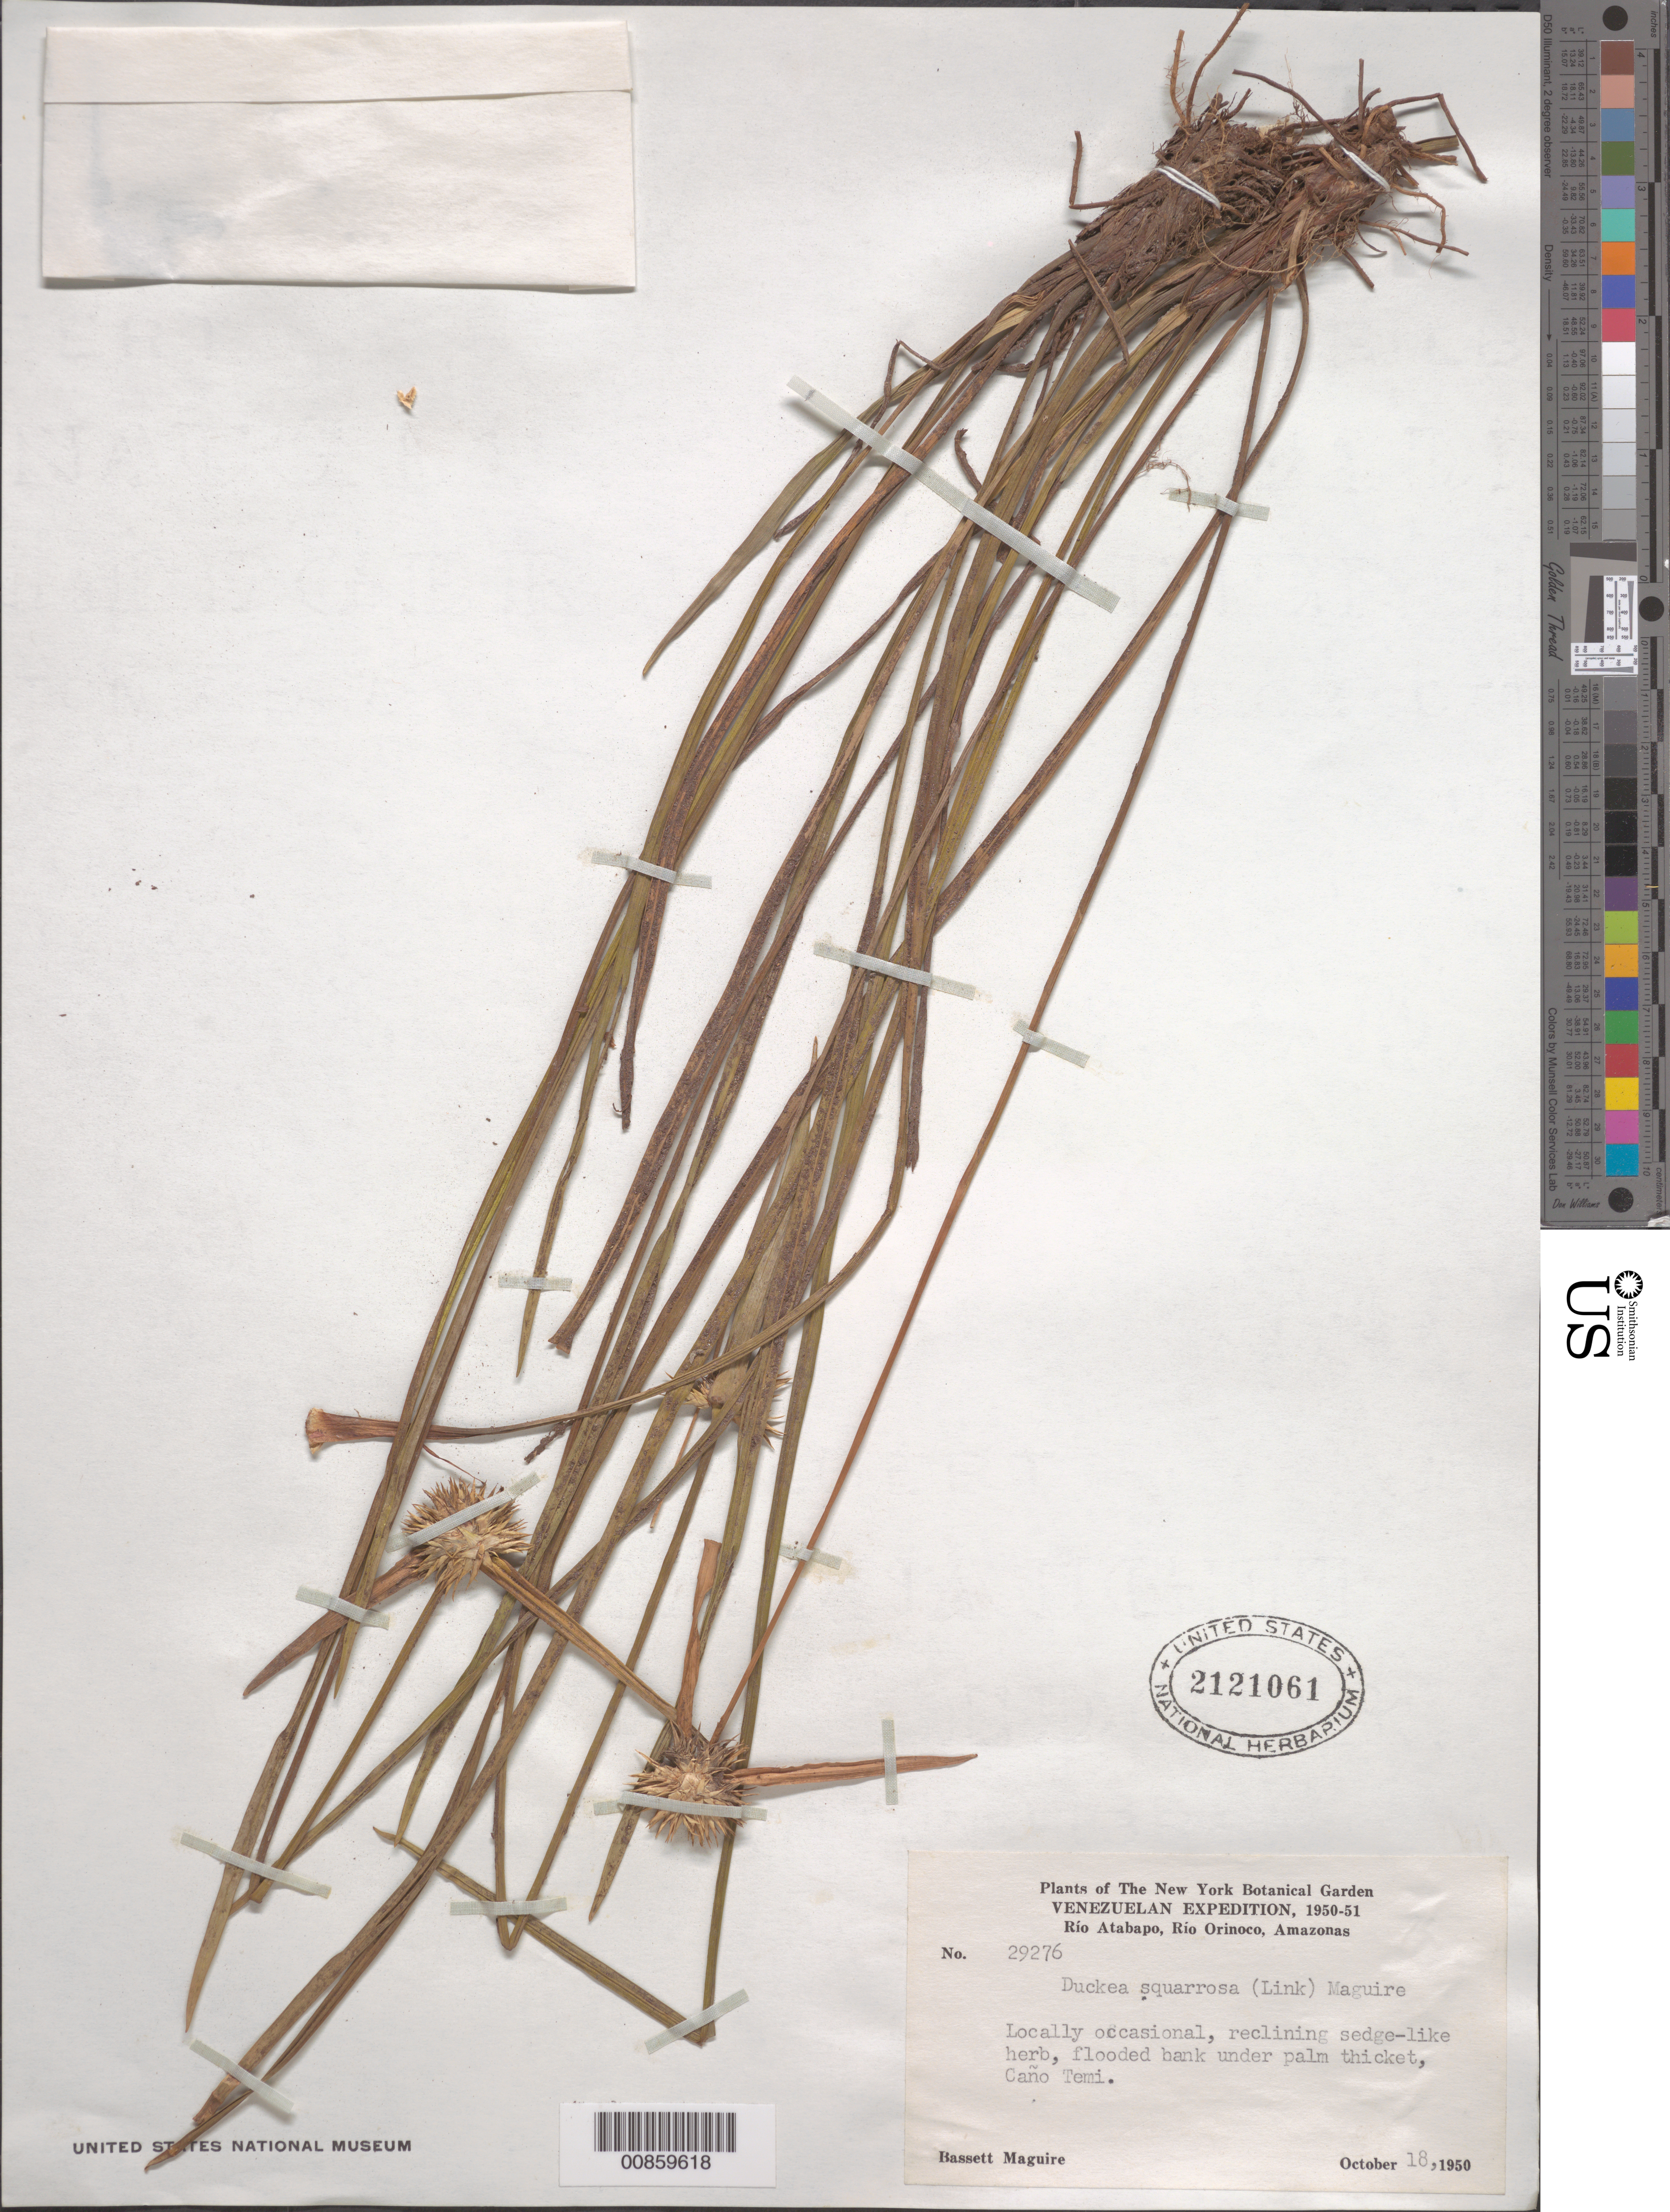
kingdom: Plantae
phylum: Tracheophyta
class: Liliopsida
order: Poales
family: Rapateaceae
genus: Duckea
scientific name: Duckea squarrosa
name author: (Willd.) Maguire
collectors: B. Maguire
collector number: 29276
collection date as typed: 18-Oct-50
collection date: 1950-10-18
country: Venezuela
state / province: Amazonas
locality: Río Atabapo, Río Orinoco, Caño Temi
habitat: Flooded bank under palm thicket.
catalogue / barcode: US 2121061